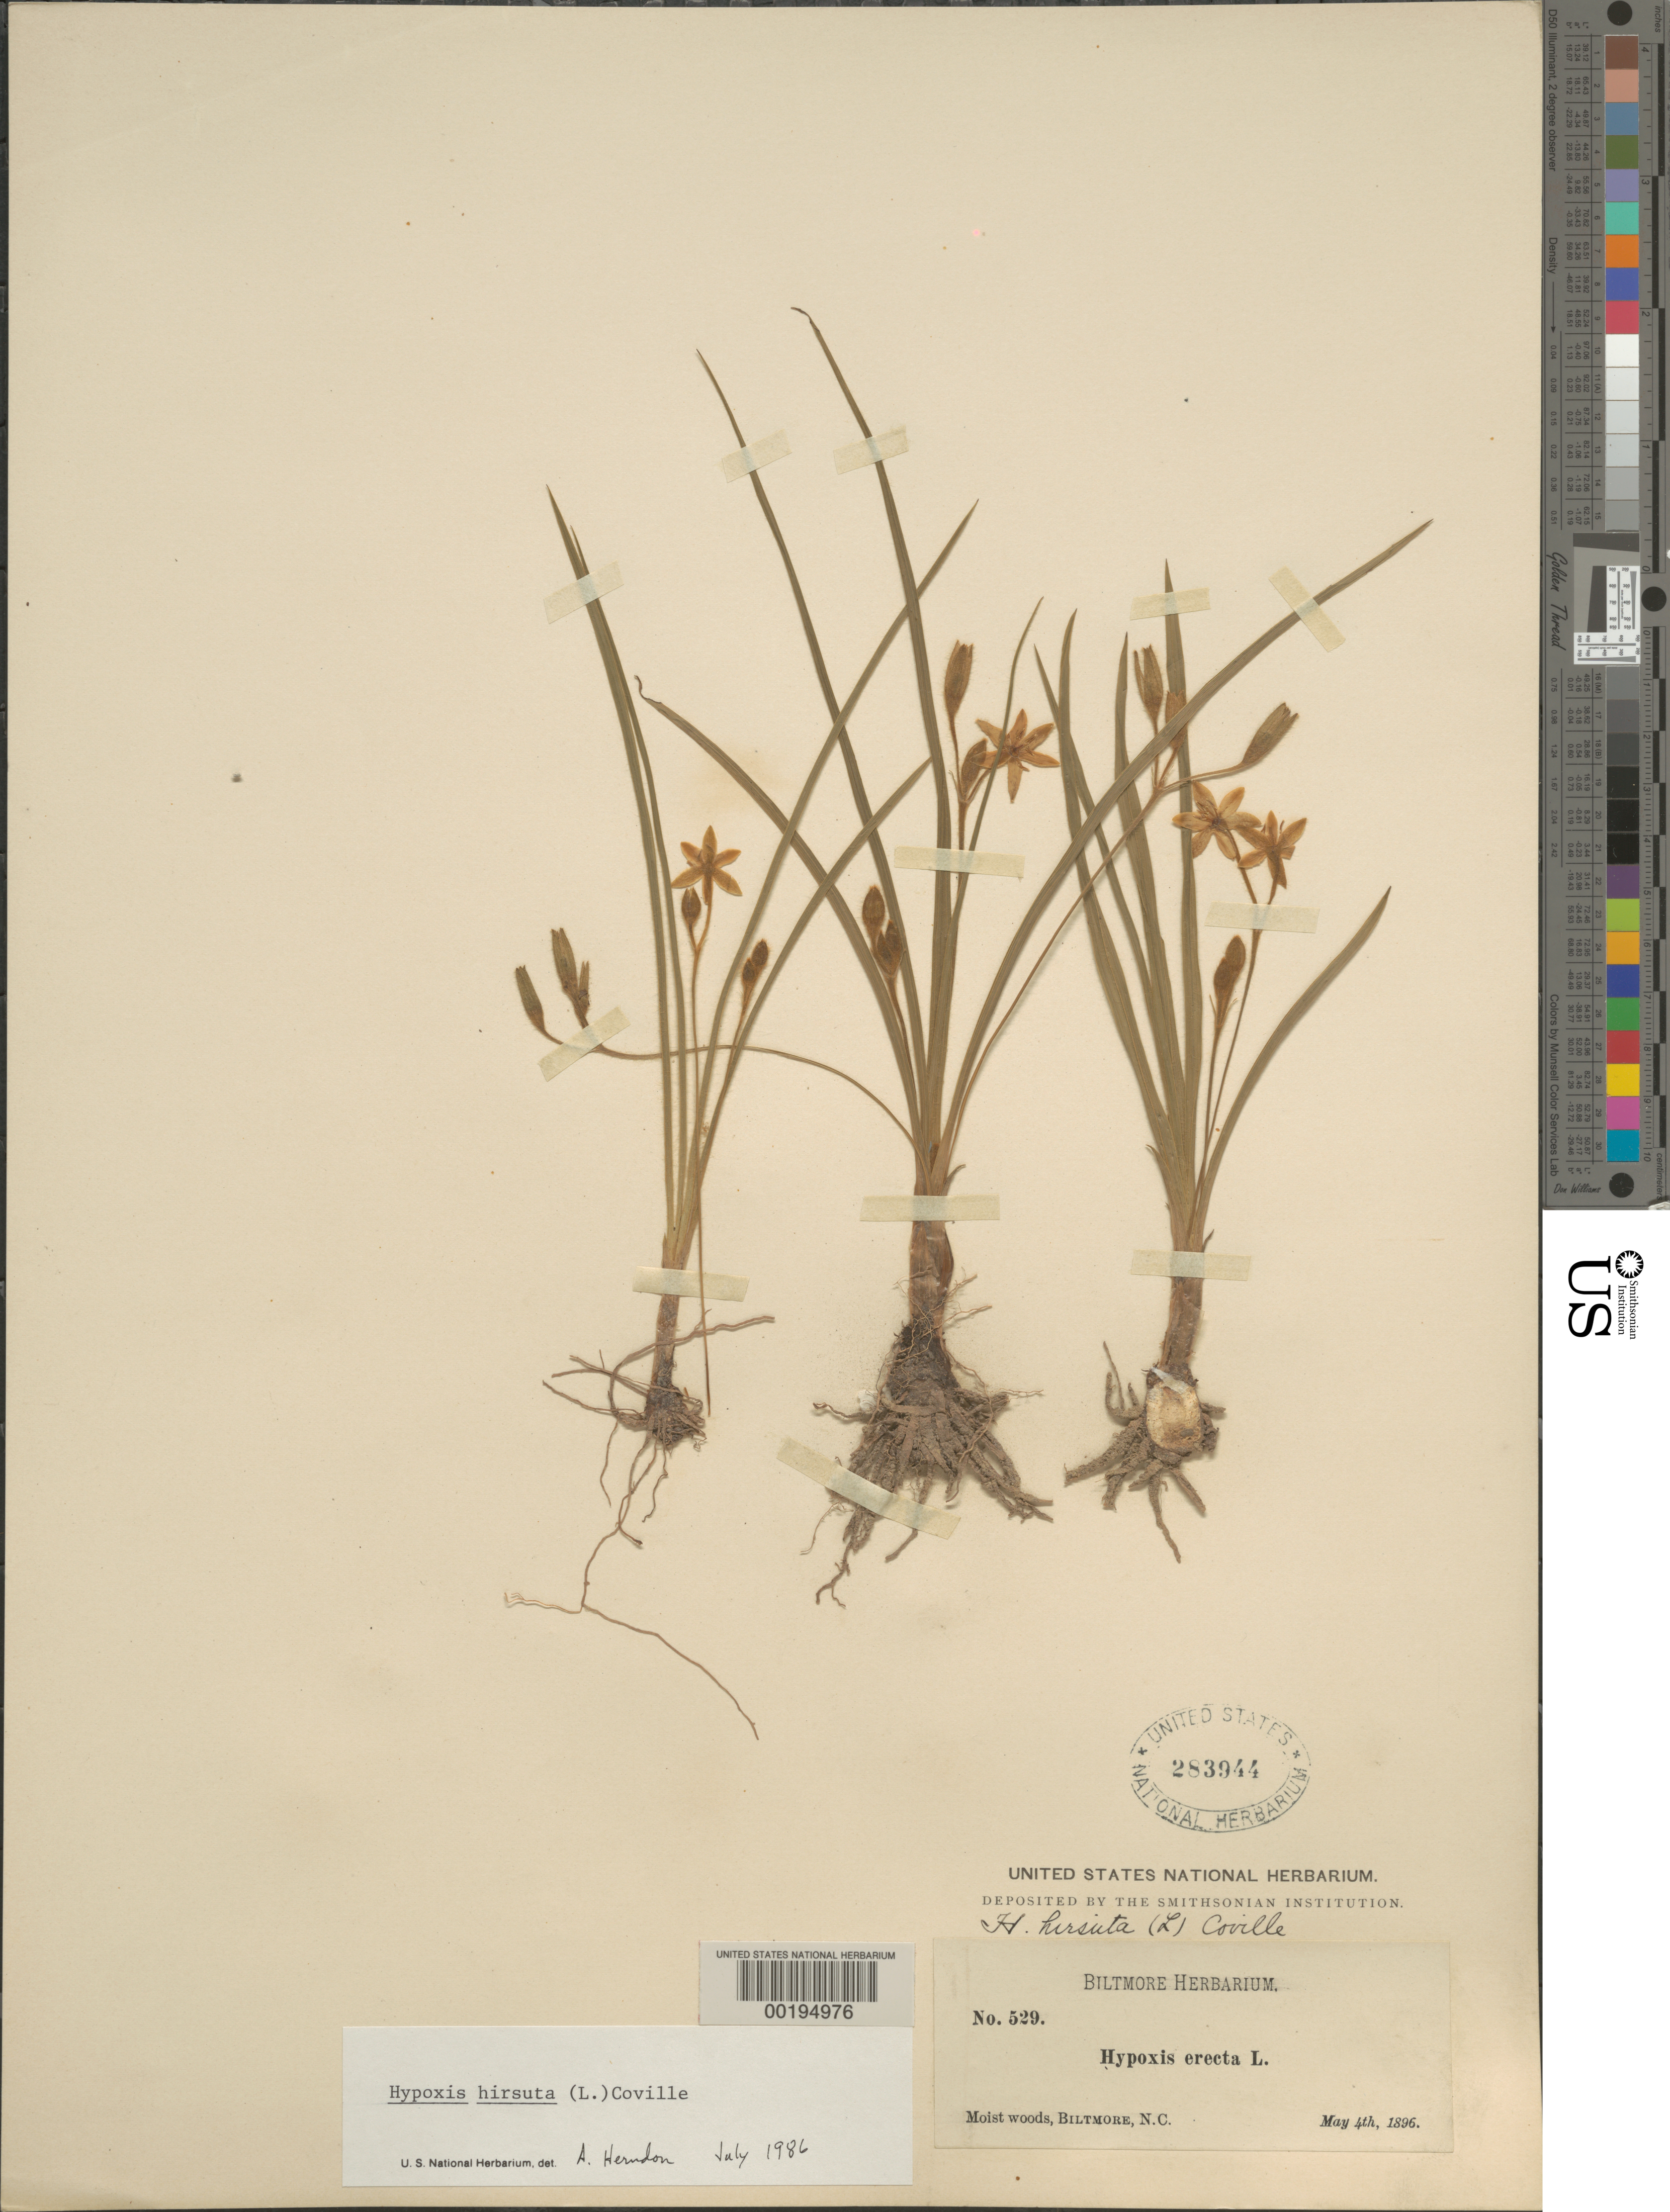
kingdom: Plantae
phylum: Tracheophyta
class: Liliopsida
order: Asparagales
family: Hypoxidaceae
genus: Hypoxis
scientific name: Hypoxis hirsuta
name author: (L.) Coville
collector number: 529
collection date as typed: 04 May 1986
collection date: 1986-05-04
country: United States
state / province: North Carolina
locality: Biltmore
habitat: Moist woods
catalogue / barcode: US 283944